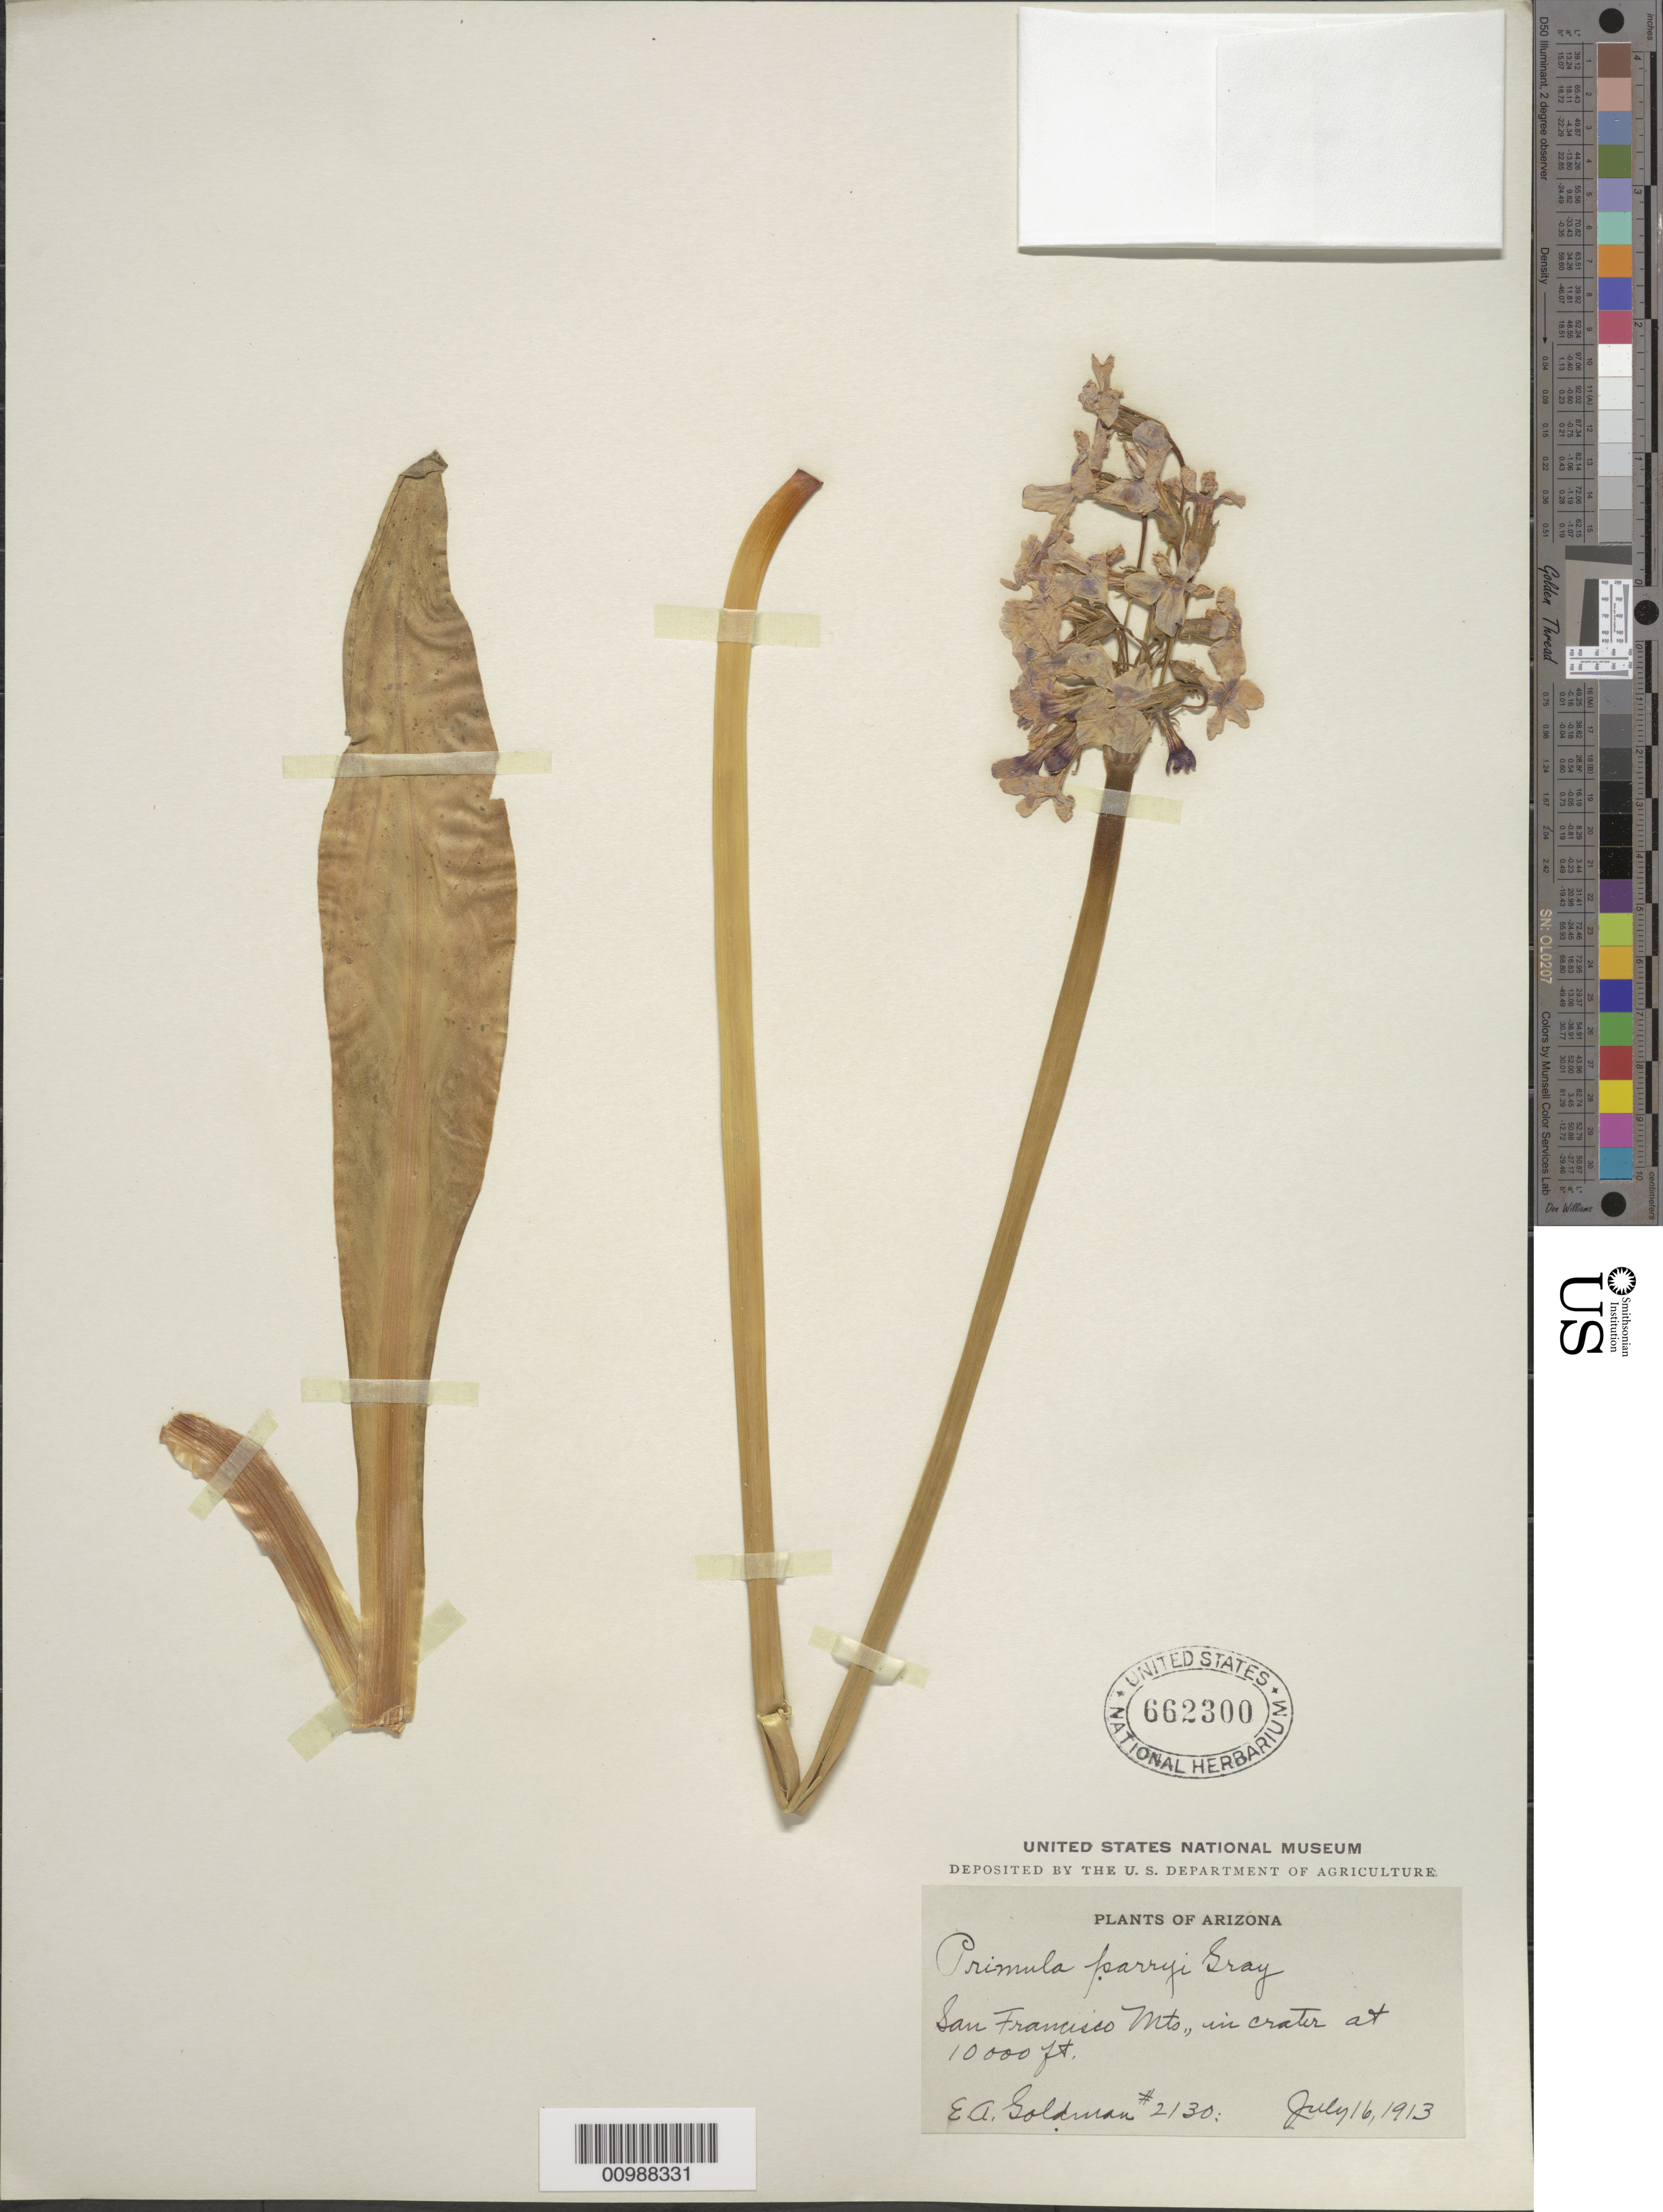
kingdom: Plantae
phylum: Tracheophyta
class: Magnoliopsida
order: Ericales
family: Primulaceae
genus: Primula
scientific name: Primula parryi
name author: A. Gray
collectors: E. A. Goldman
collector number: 2130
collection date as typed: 16 Jul 1913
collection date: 1913-07-16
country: United States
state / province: Arizona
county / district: Greenlee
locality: San Francisco Mountains, in crater.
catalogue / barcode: US 662300